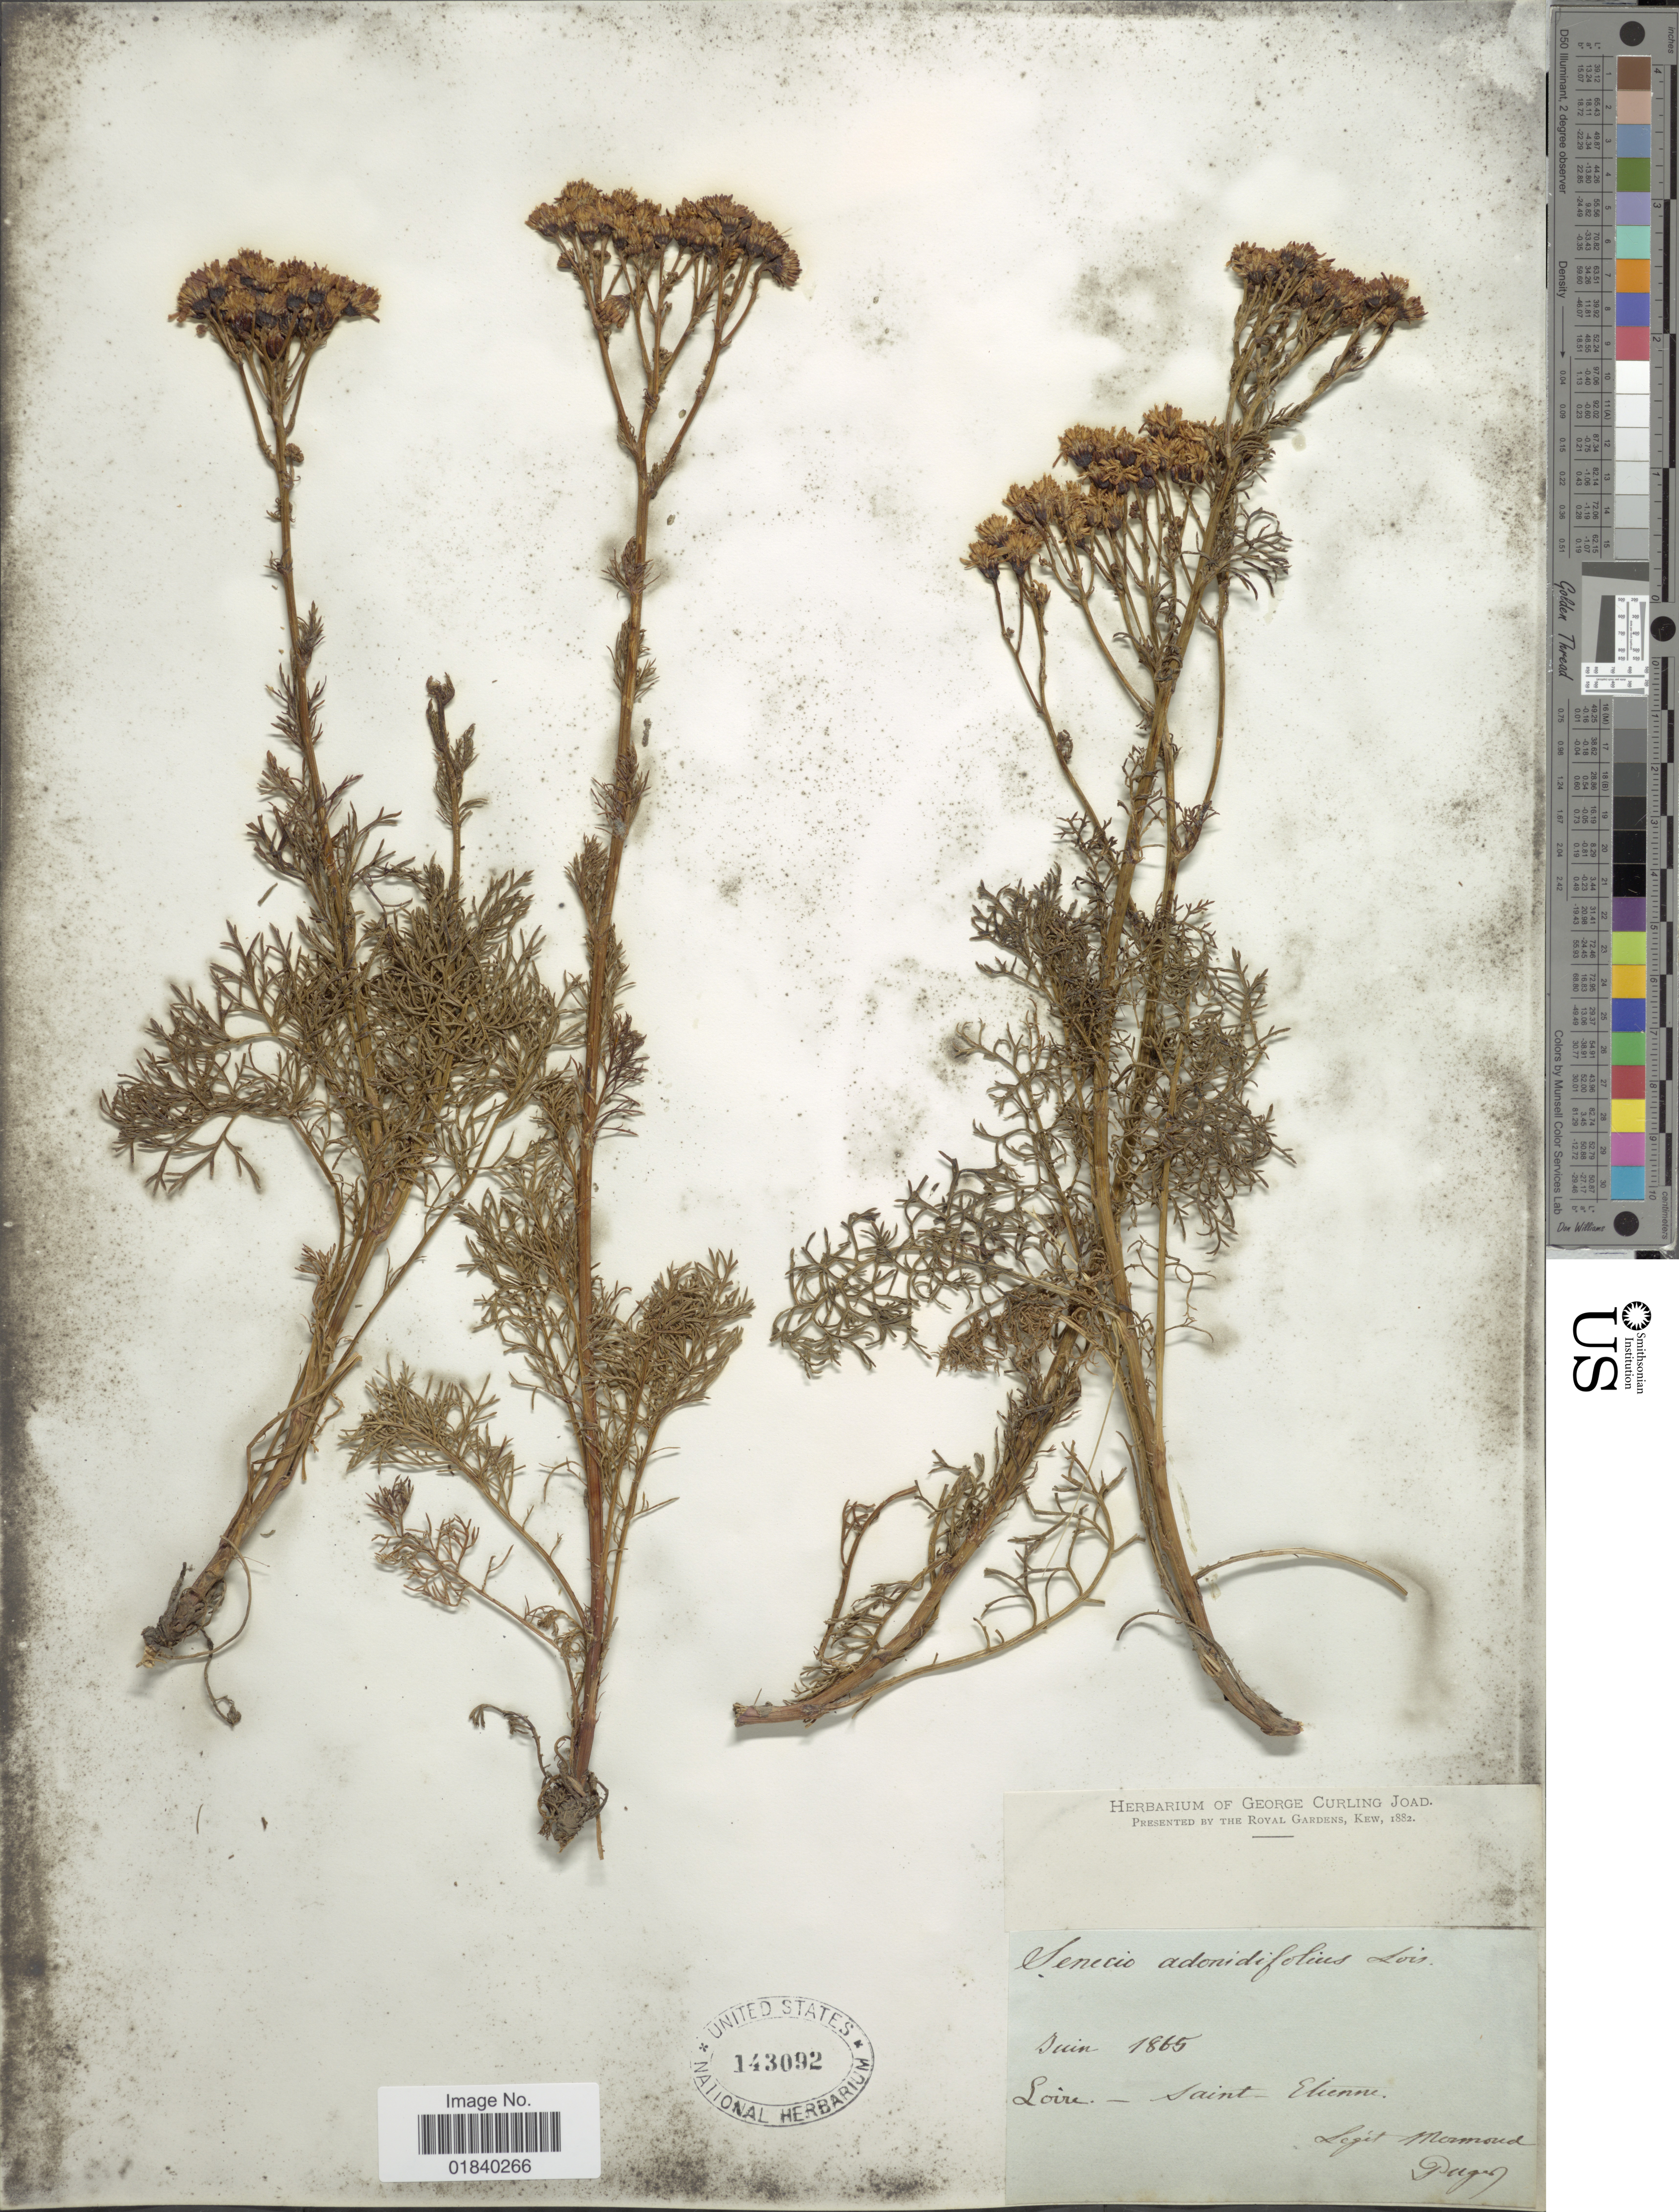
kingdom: Plantae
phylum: Tracheophyta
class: Magnoliopsida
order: Asterales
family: Asteraceae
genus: Jacobaea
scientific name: Jacobaea adonidifolia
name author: (Loisel.) Pelser & Veldkamp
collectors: Mormoud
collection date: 1865-06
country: France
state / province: Pays de la Loire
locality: Loire - Saint Etienne.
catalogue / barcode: US 143092